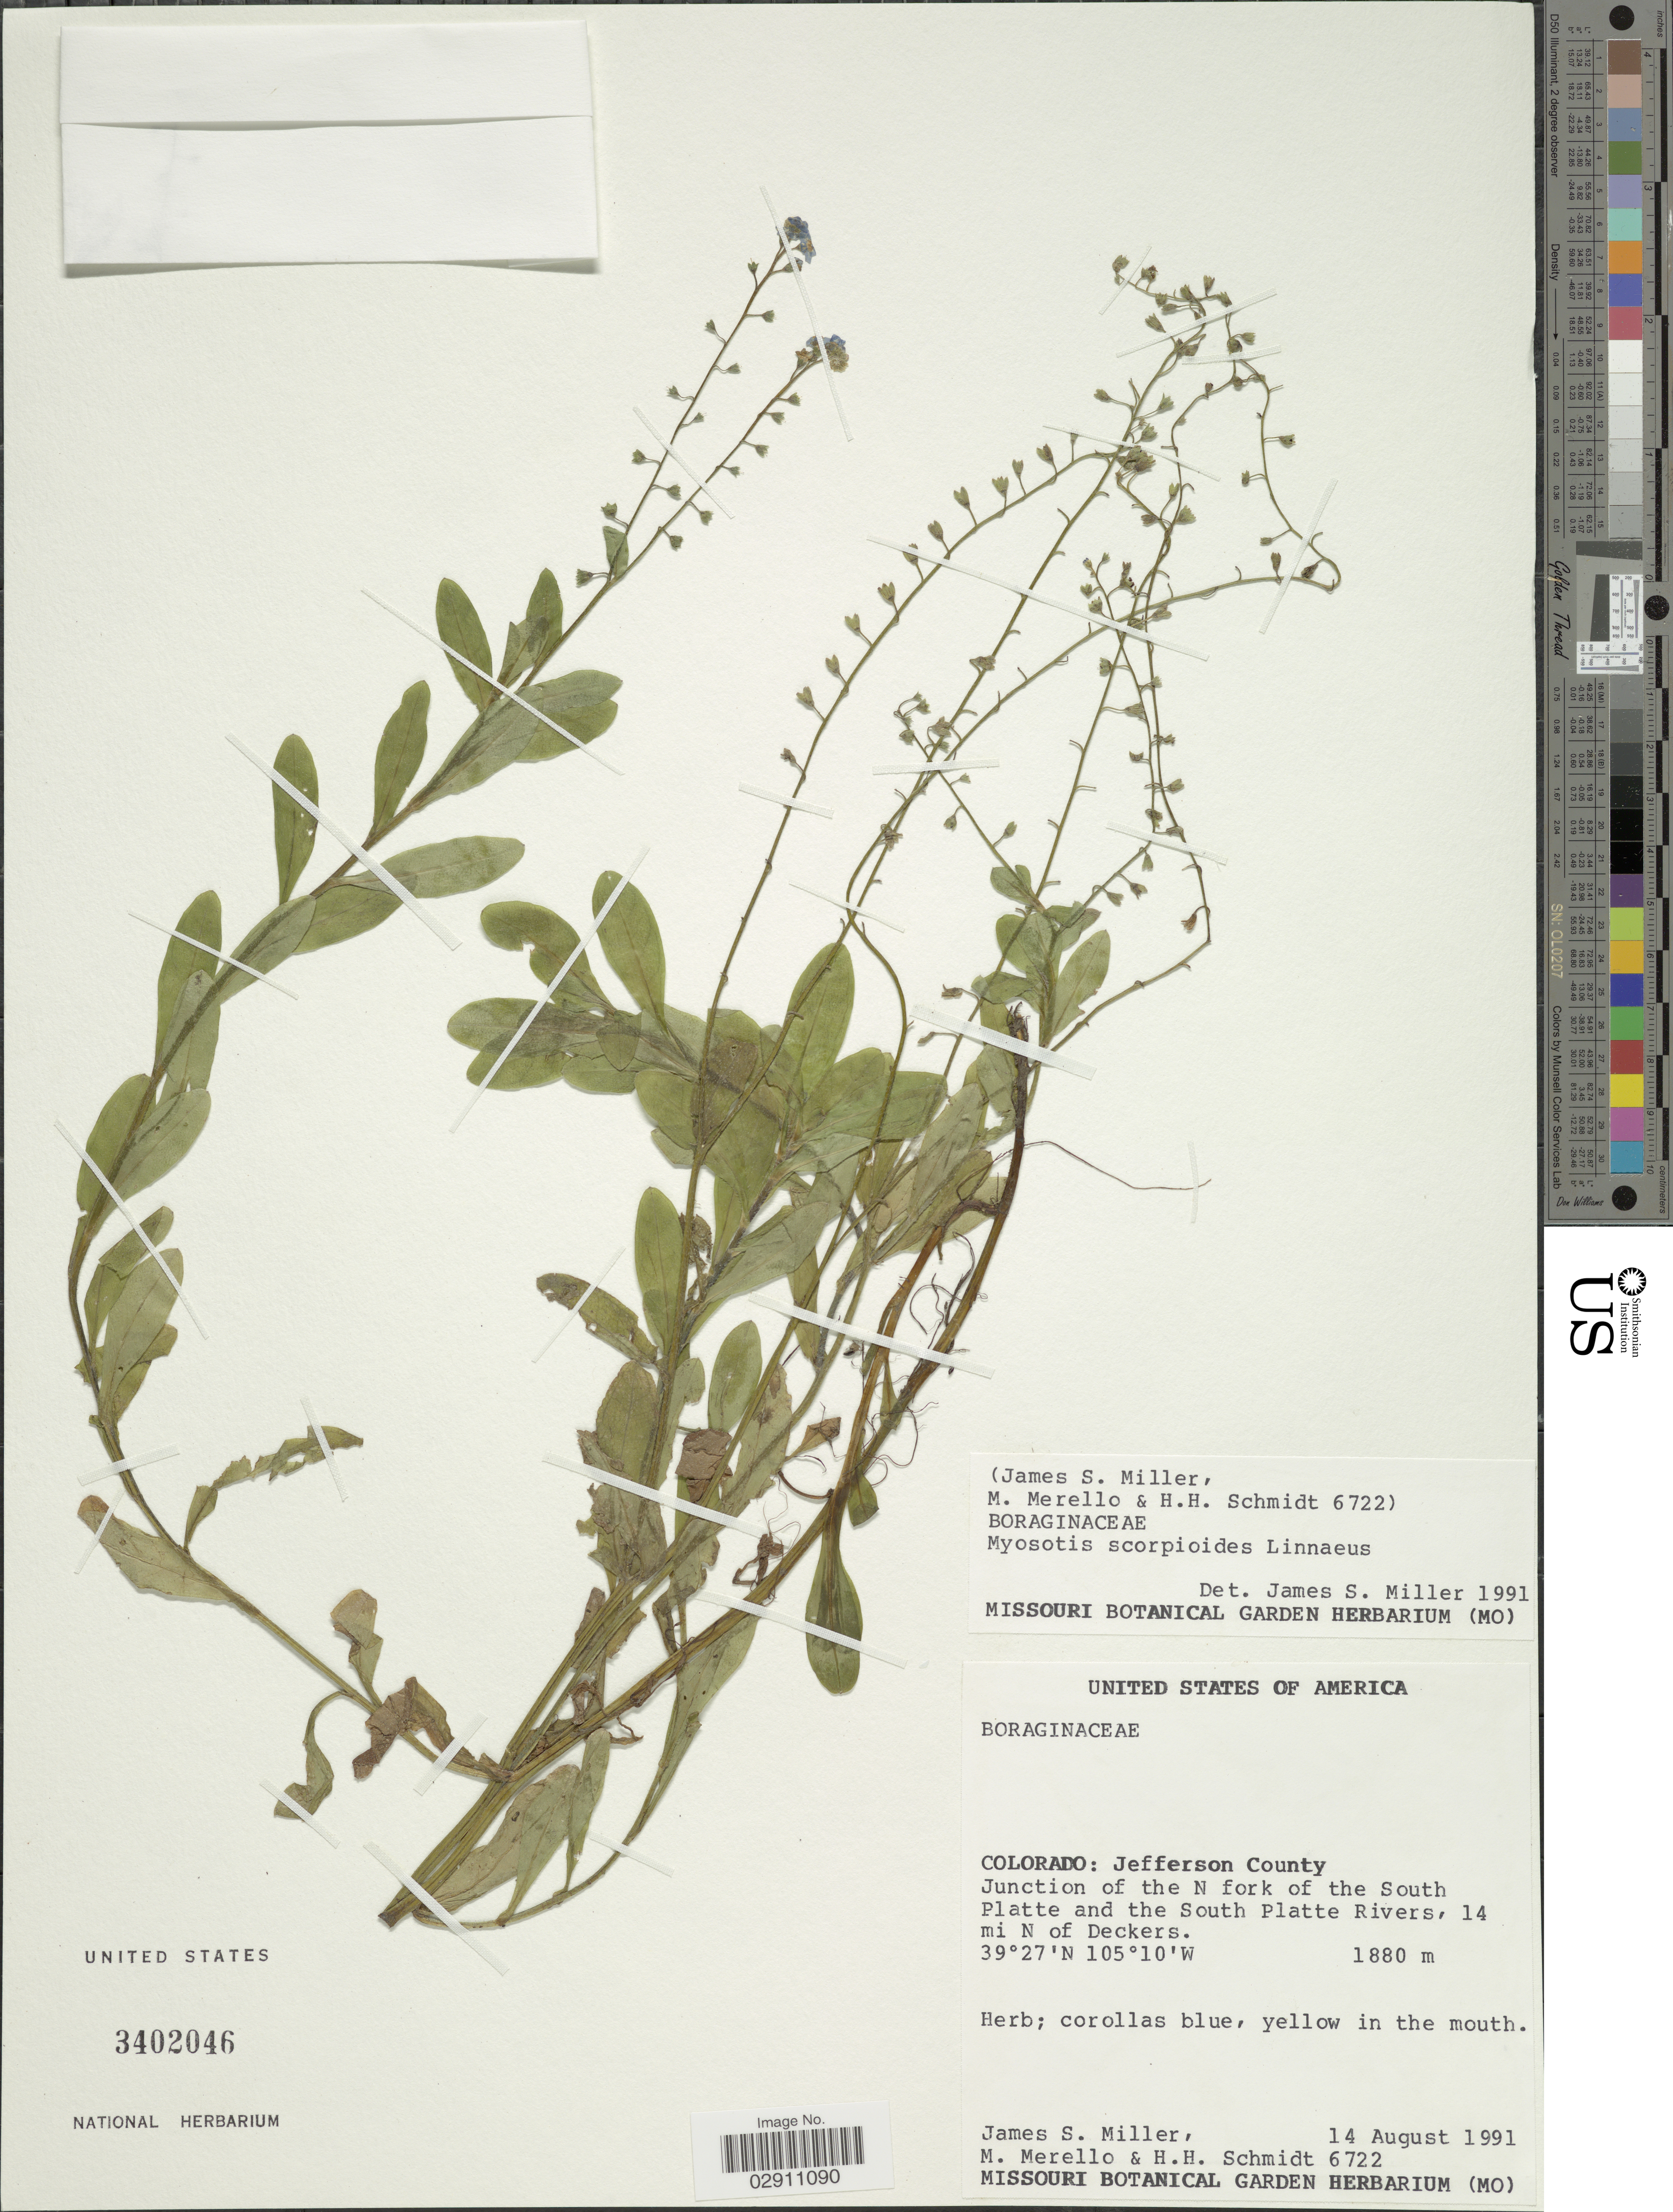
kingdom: Plantae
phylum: Tracheophyta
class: Magnoliopsida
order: Boraginales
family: Boraginaceae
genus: Myosotis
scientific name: Myosotis scorpioides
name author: L.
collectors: J. S. Miller, M. Merello & H. H. Schmidt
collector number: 6722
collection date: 1991-08-14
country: United States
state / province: Colorado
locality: Jefferson County, Junction of the N fork of the South Platte and the South Platte Rivers, 14 mi N of Deckers.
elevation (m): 1880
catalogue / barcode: US 3402046